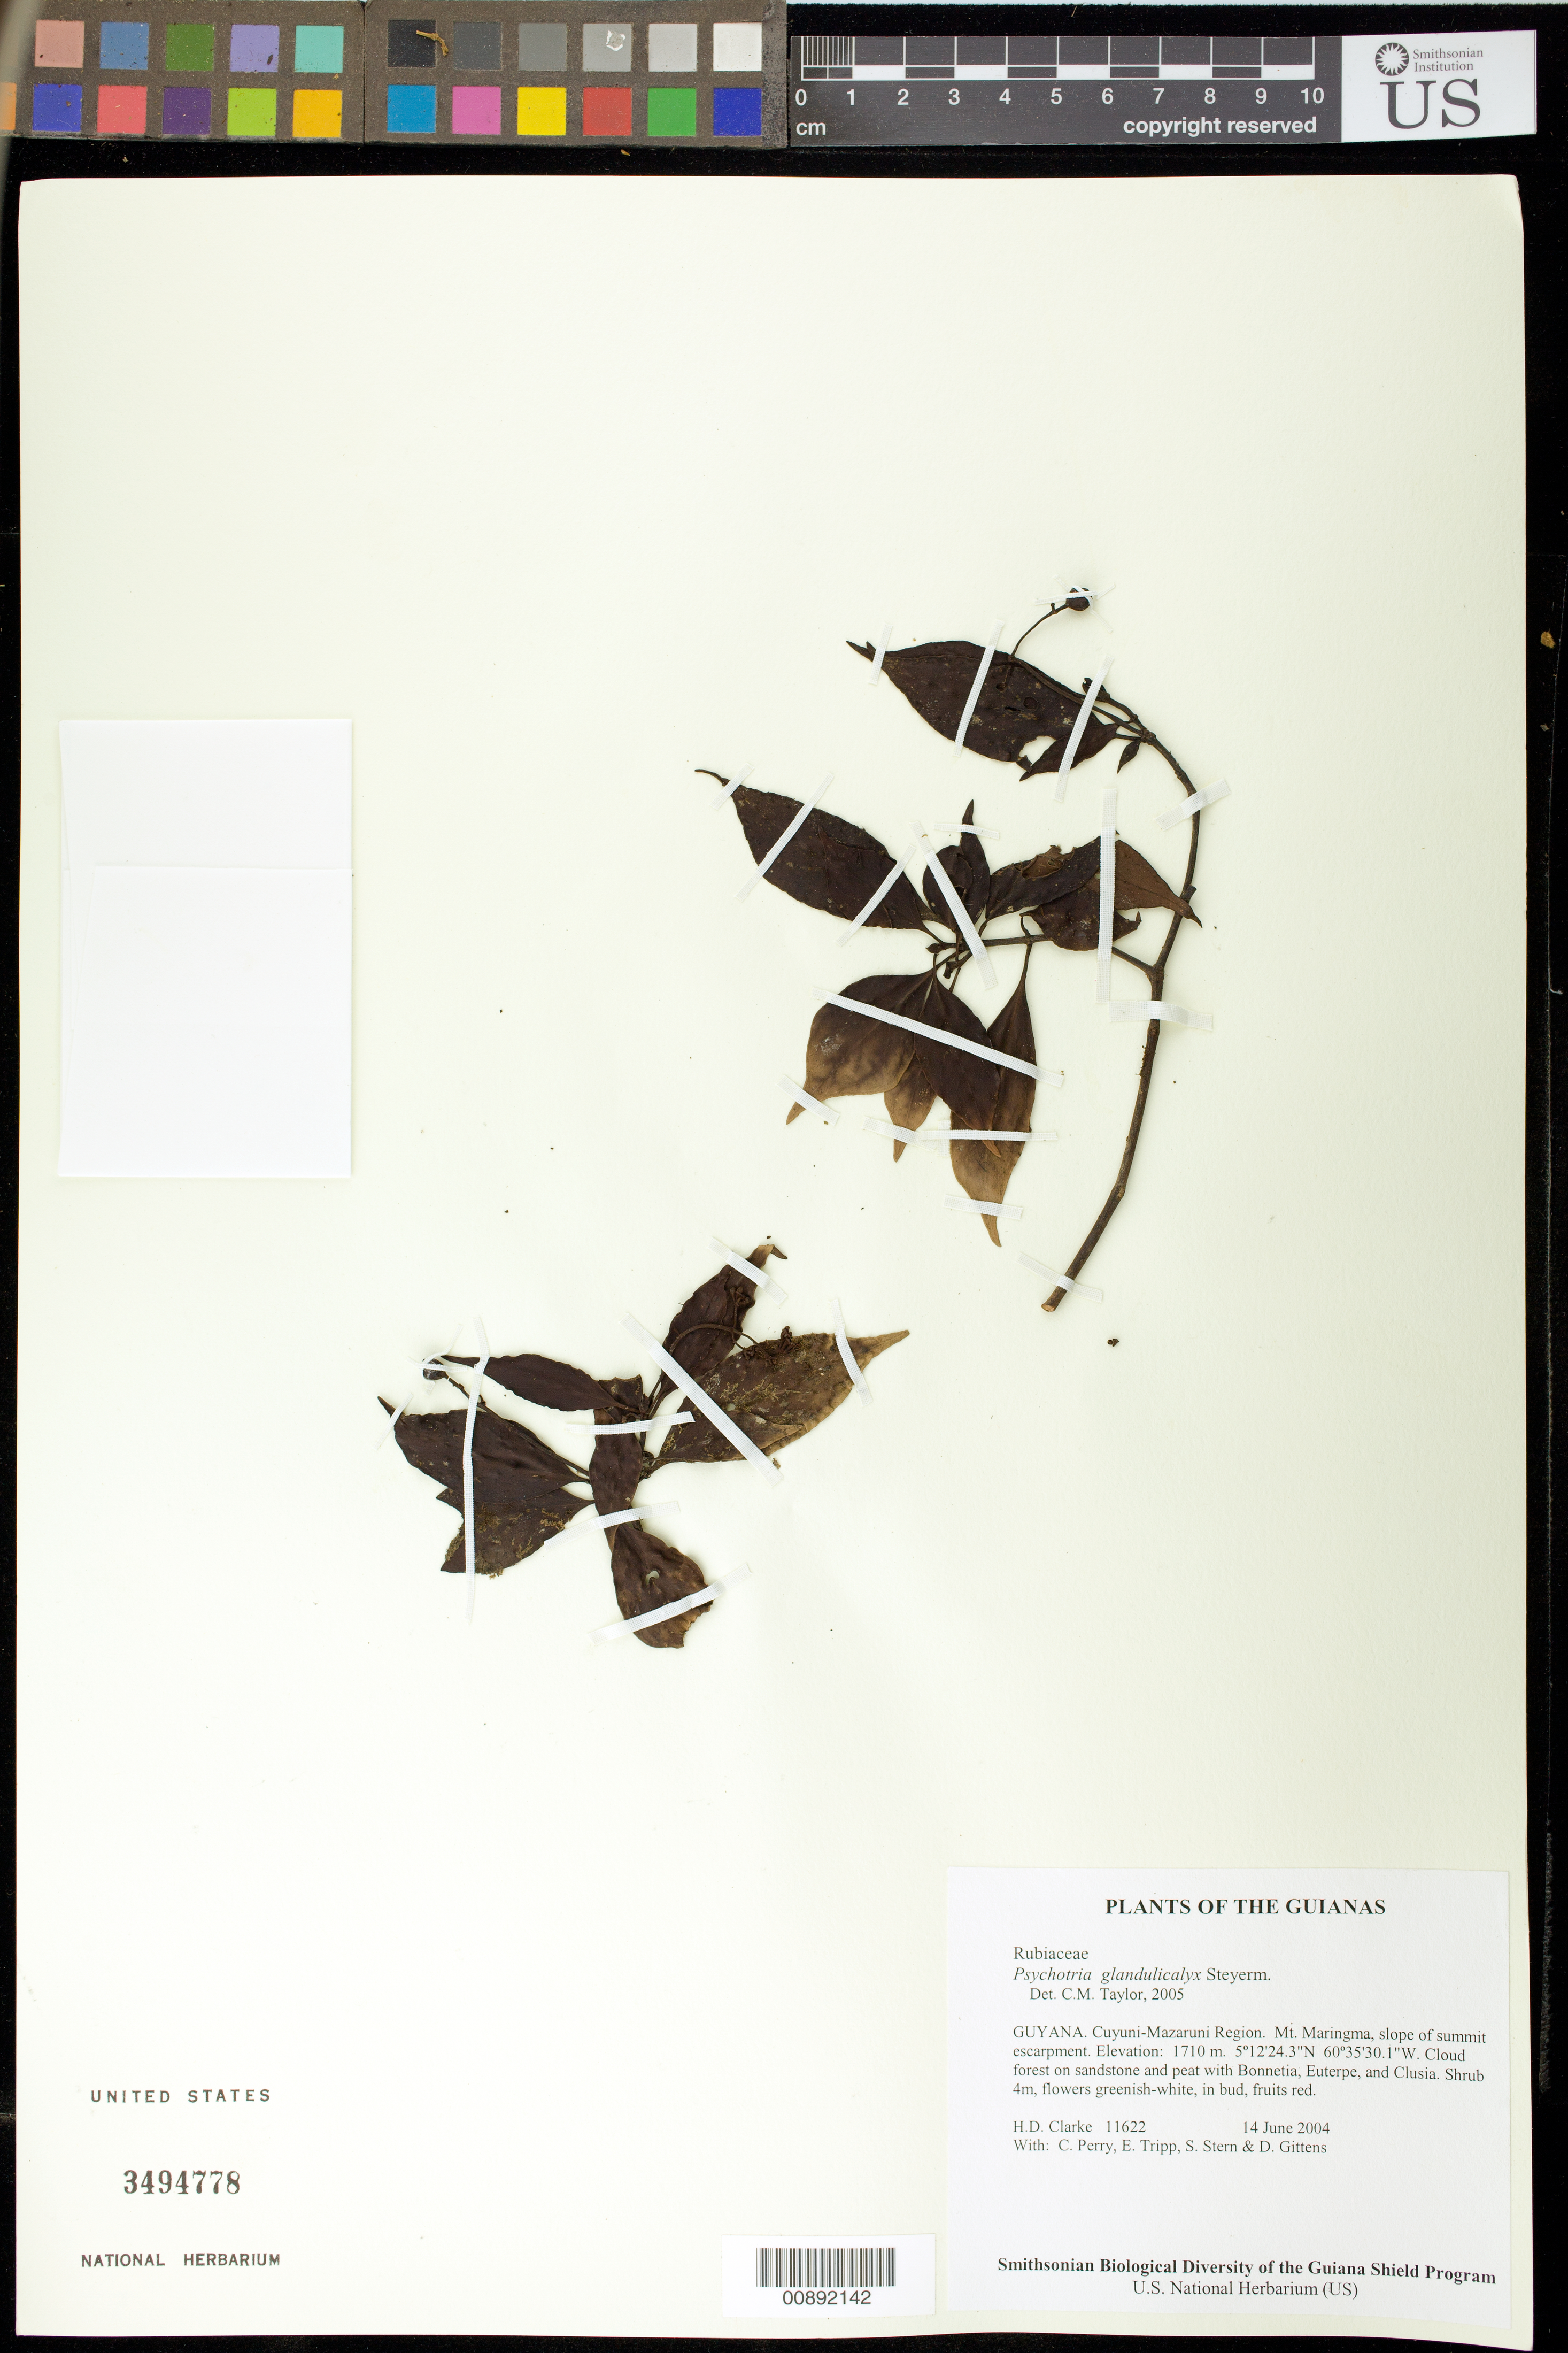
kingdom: Plantae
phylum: Tracheophyta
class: Magnoliopsida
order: Gentianales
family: Rubiaceae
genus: Palicourea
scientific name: Palicourea glandulicalyx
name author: (Steyerm.) Delprete & J.H. Kirkbr.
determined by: Kirkbride, J. H., Jr.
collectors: H. D. Clarke, C. Perry, E. Tripp, S. R. Stern & D. Gittens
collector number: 11622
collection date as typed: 14 June 2004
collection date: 2004-06-14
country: Guyana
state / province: Cuyuni-Mazaruni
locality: Mt. Maringma, slope of summit escarpment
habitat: Cloud forest on sandstone and peat with Bonnetia, Euterpe, and Clusia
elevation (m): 1710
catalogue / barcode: US 3494778